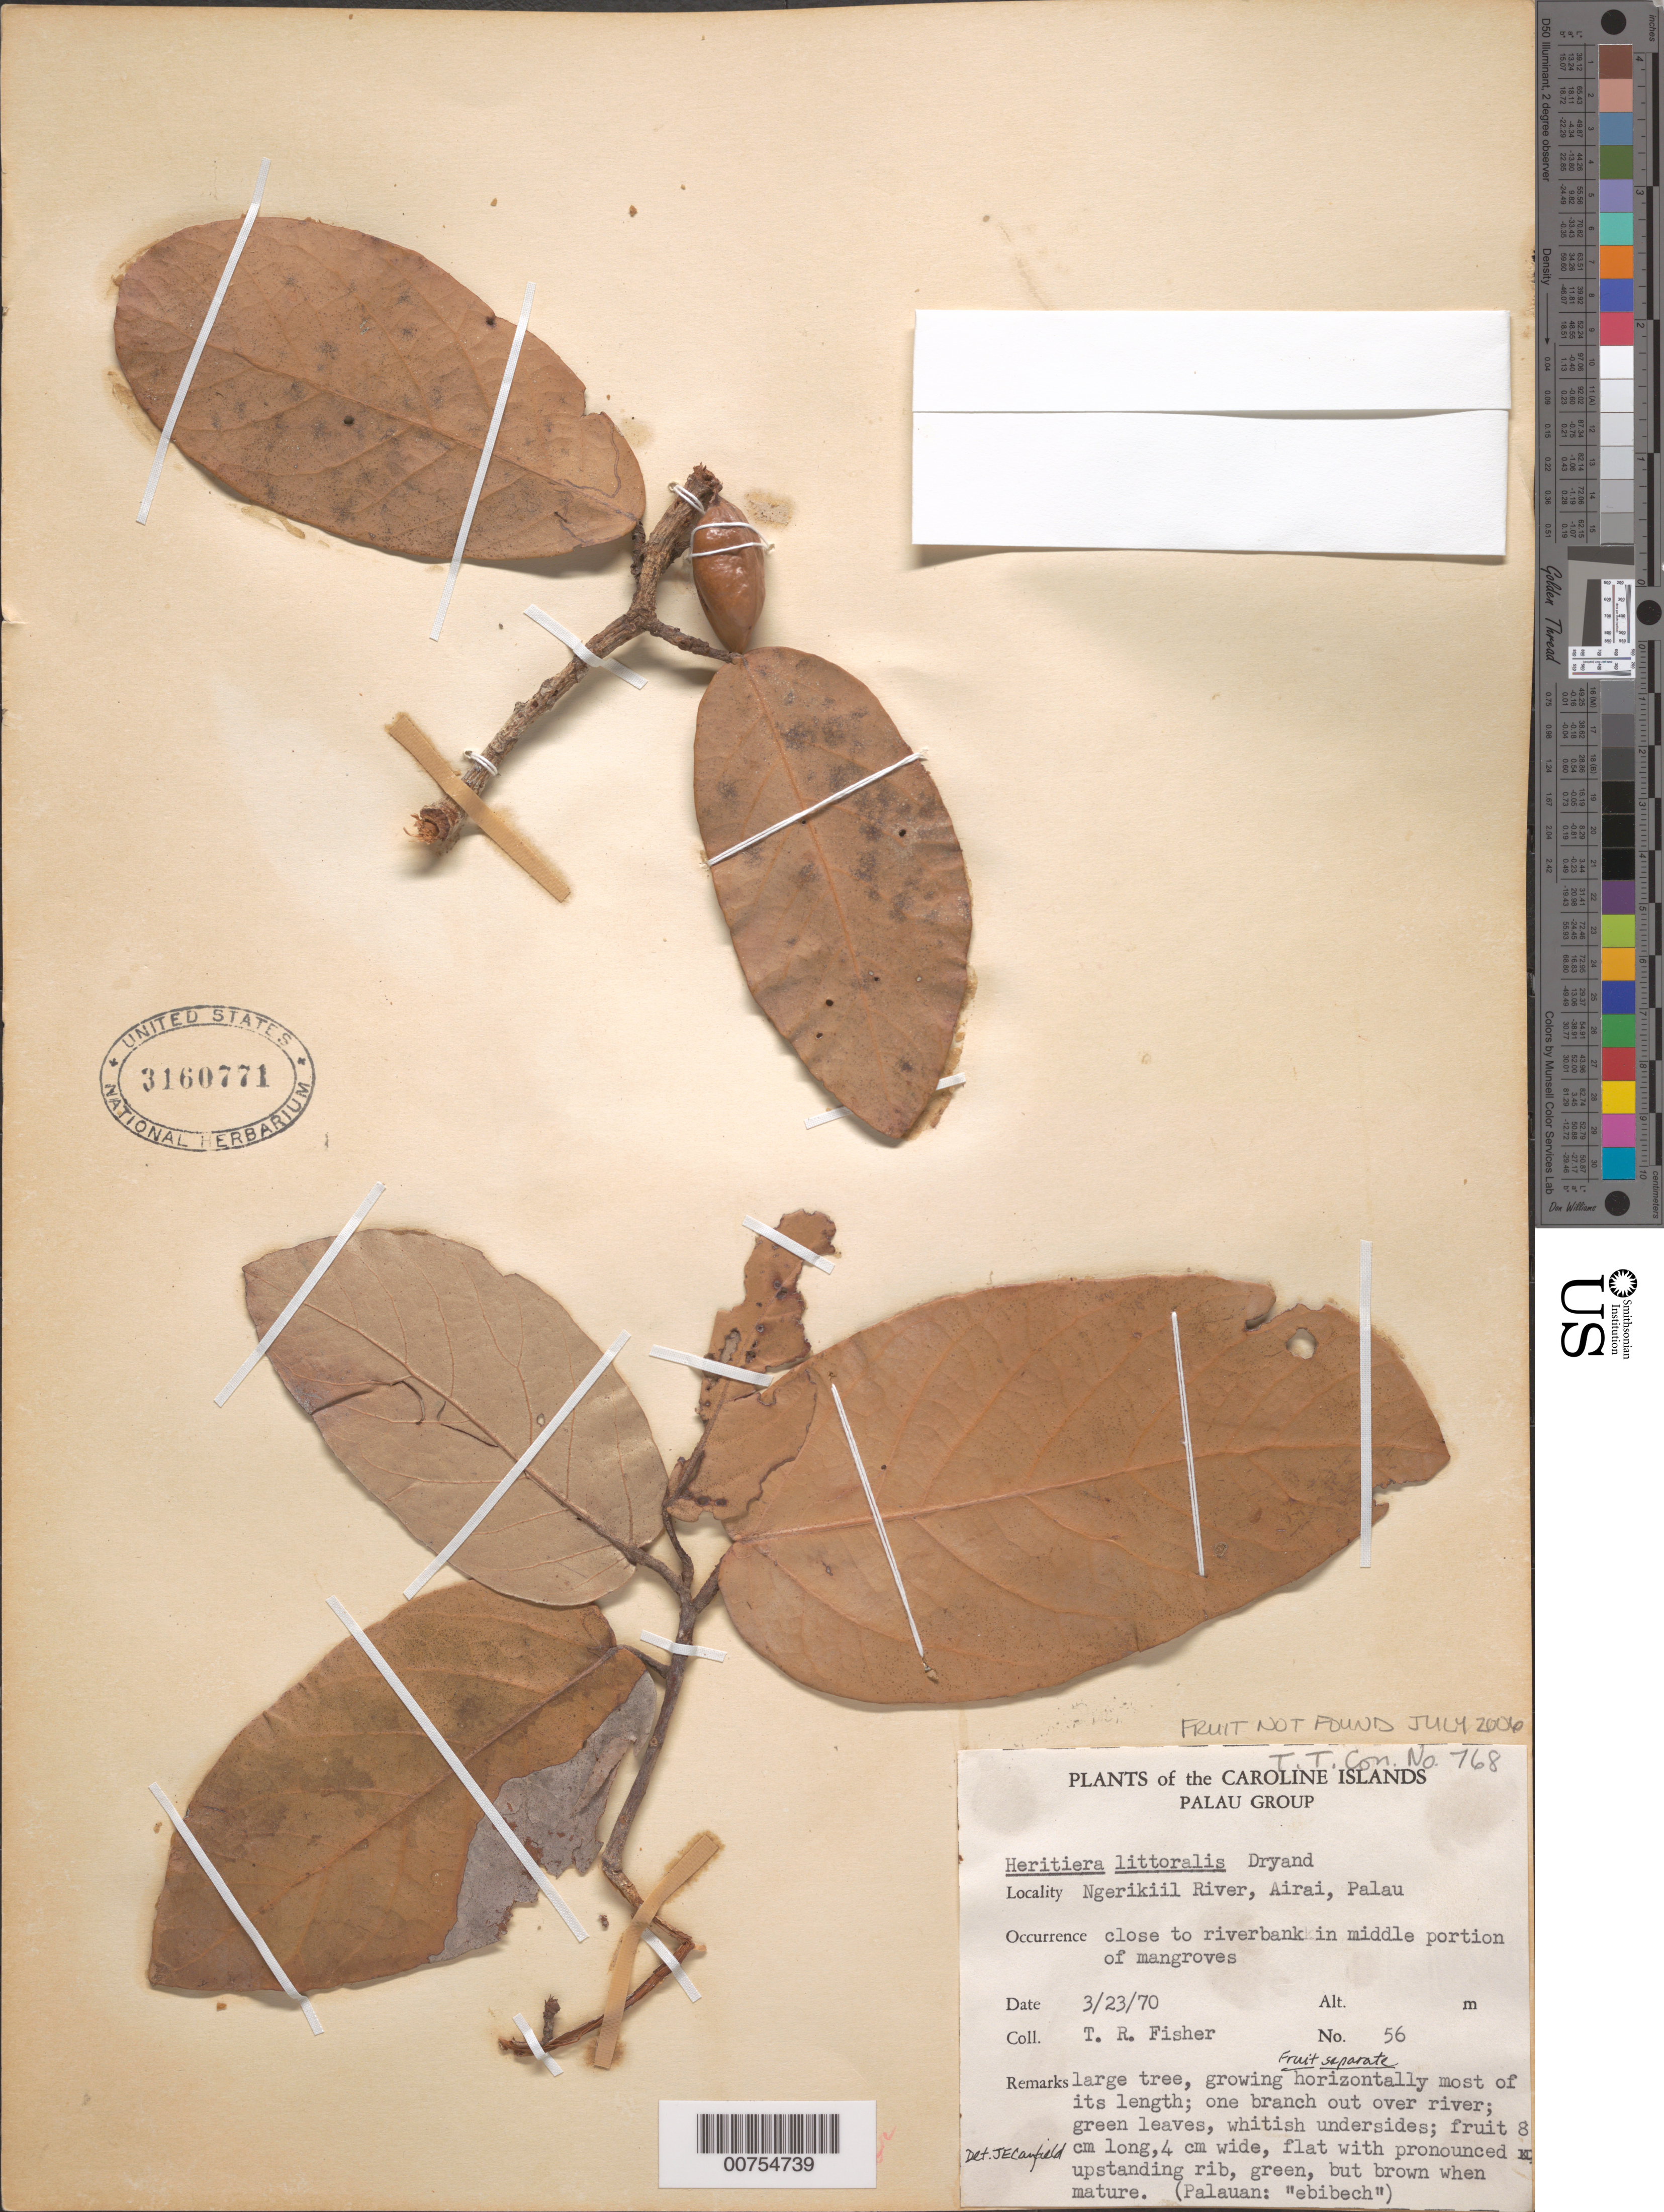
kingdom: Plantae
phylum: Tracheophyta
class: Magnoliopsida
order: Malvales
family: Malvaceae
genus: Heritiera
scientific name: Heritiera littoralis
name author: Aiton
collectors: T. R. Fisher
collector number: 56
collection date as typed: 23 Mar 1970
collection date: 1970-03-23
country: Palau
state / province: Airai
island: Babeldaob [Babelthuap]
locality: Ngerikiil River, Airai. Close to riverbank in middle portion of mangroves.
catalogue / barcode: US 3160771